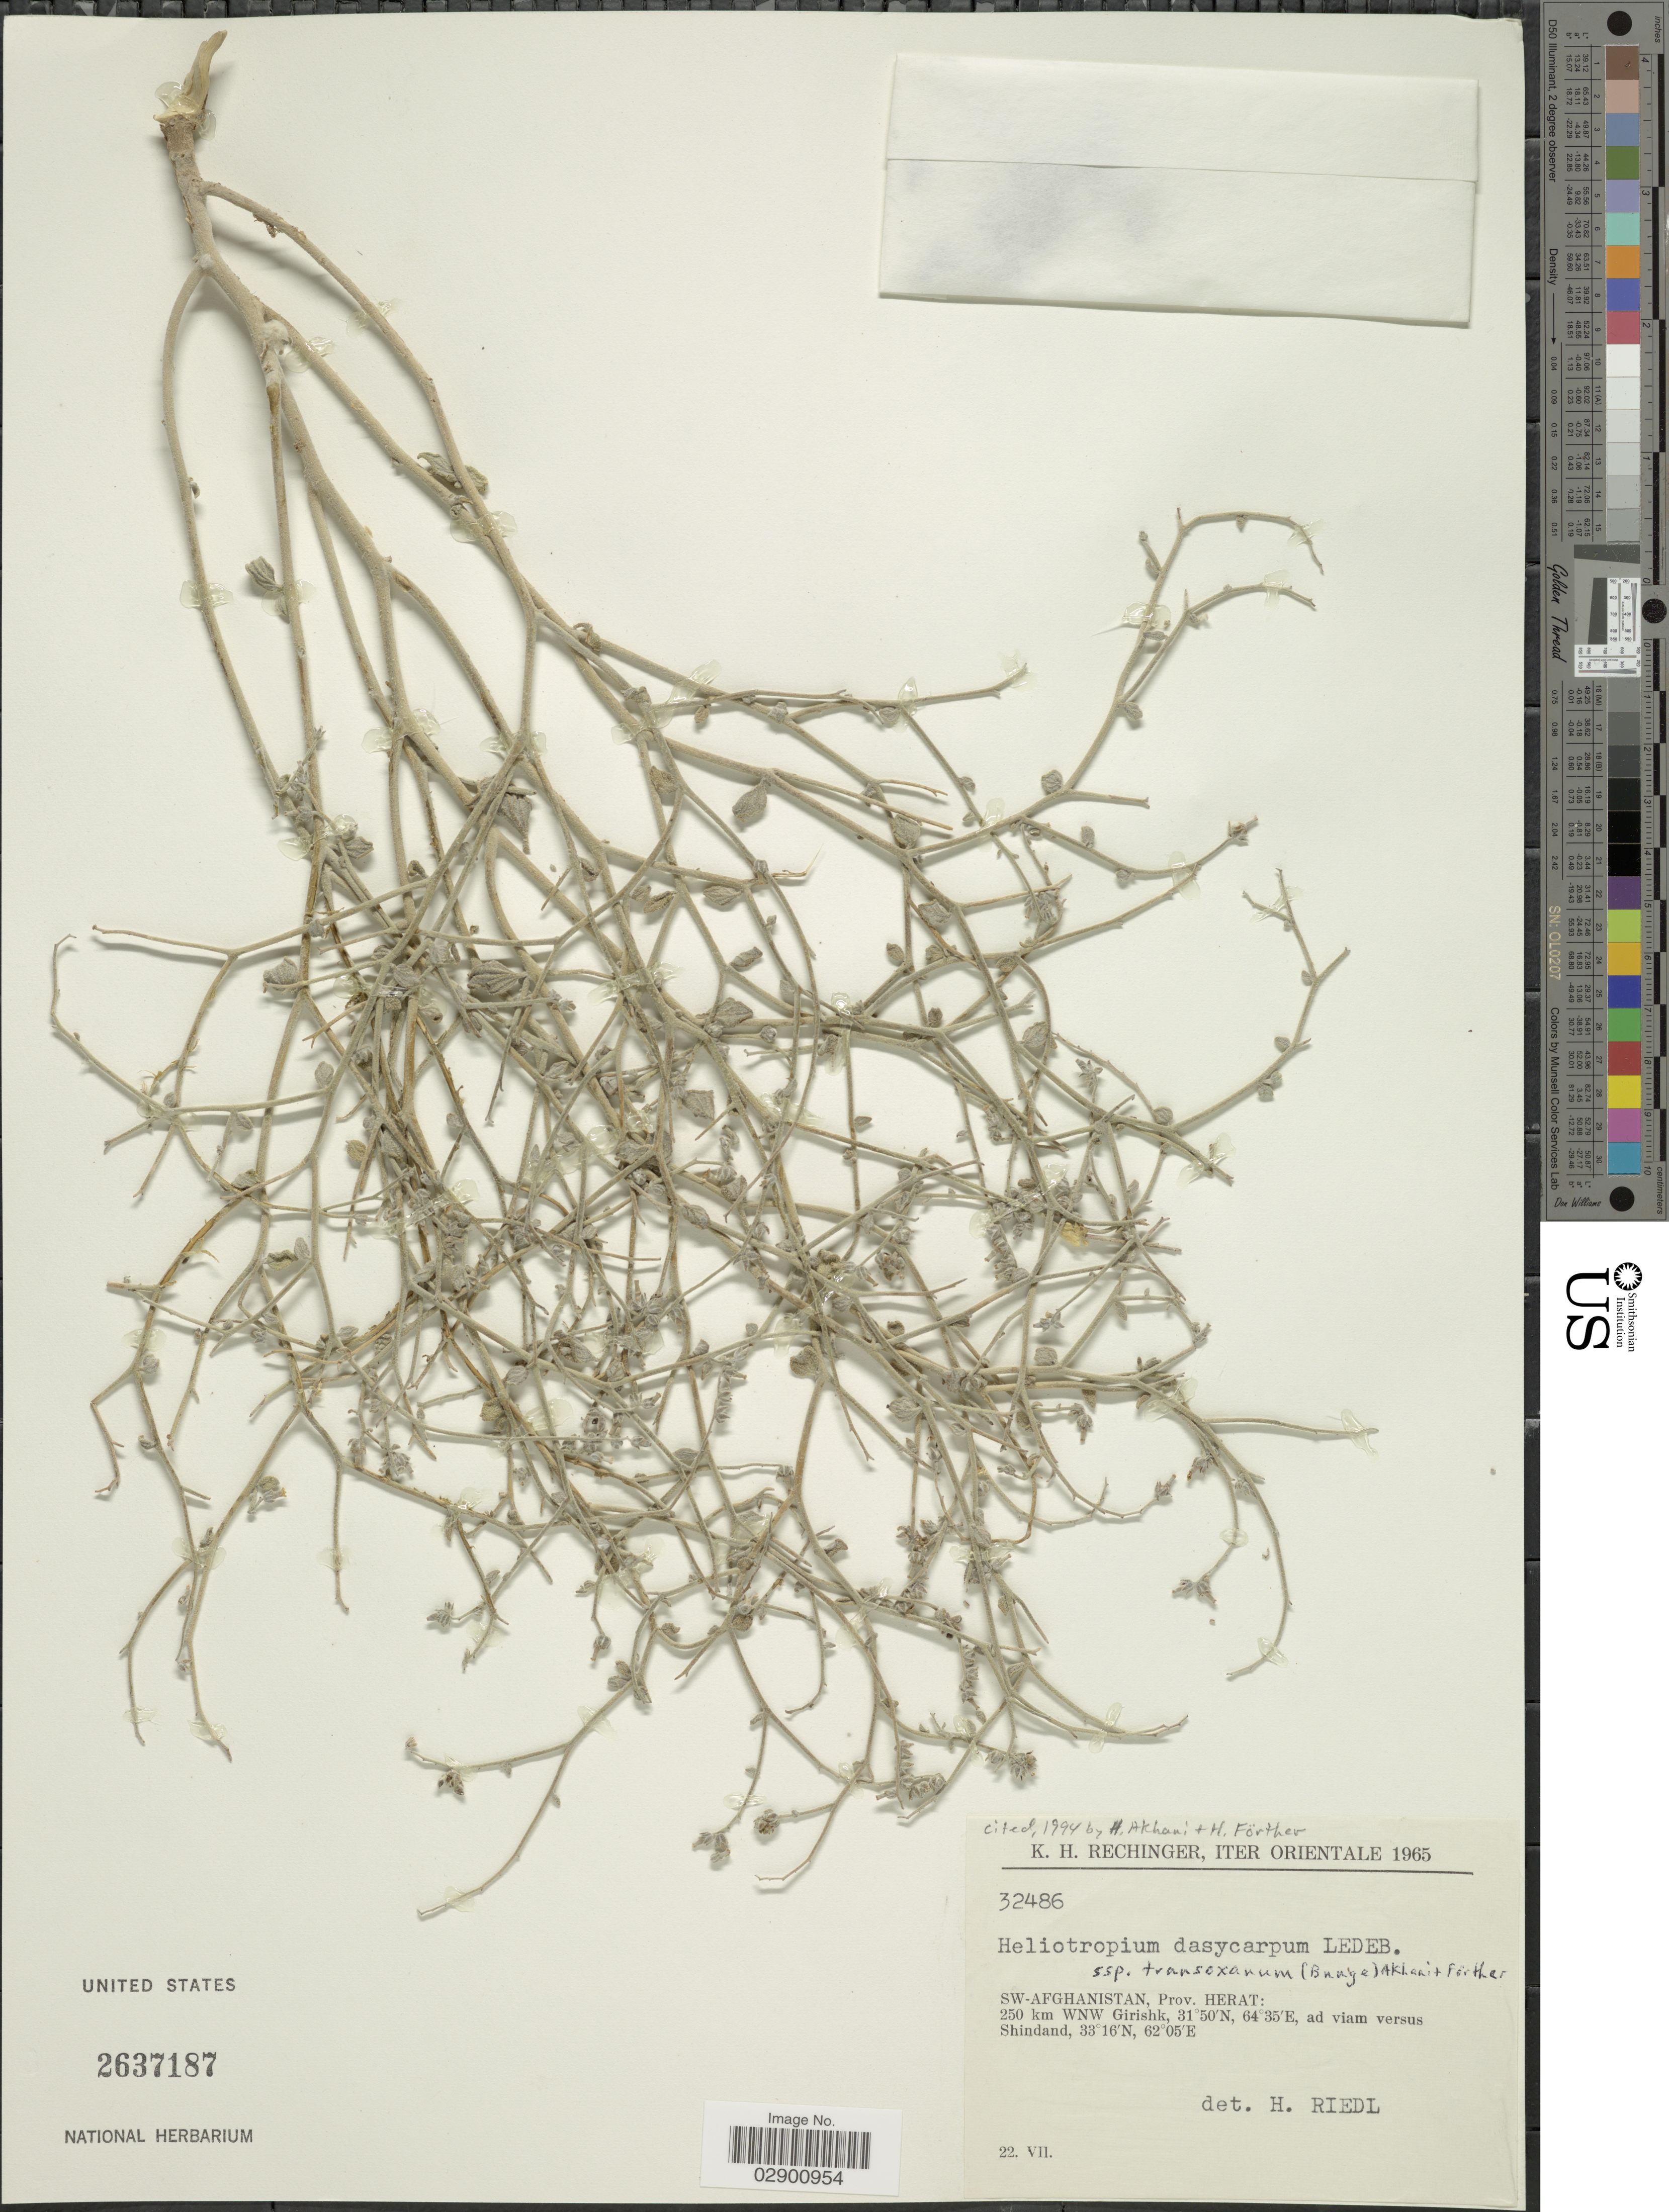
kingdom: Plantae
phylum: Tracheophyta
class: Magnoliopsida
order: Boraginales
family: Heliotropiaceae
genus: Heliotropium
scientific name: Heliotropium dasycarpum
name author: Ledeb.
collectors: K. H. Rechinger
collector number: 32486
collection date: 1965-07-22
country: Afghanistan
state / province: Herat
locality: Orientale. SW-Afghanistan, Prov. Herat: 250 km WNW Girishk, ad viam versus Shindand.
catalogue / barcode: US 2637187